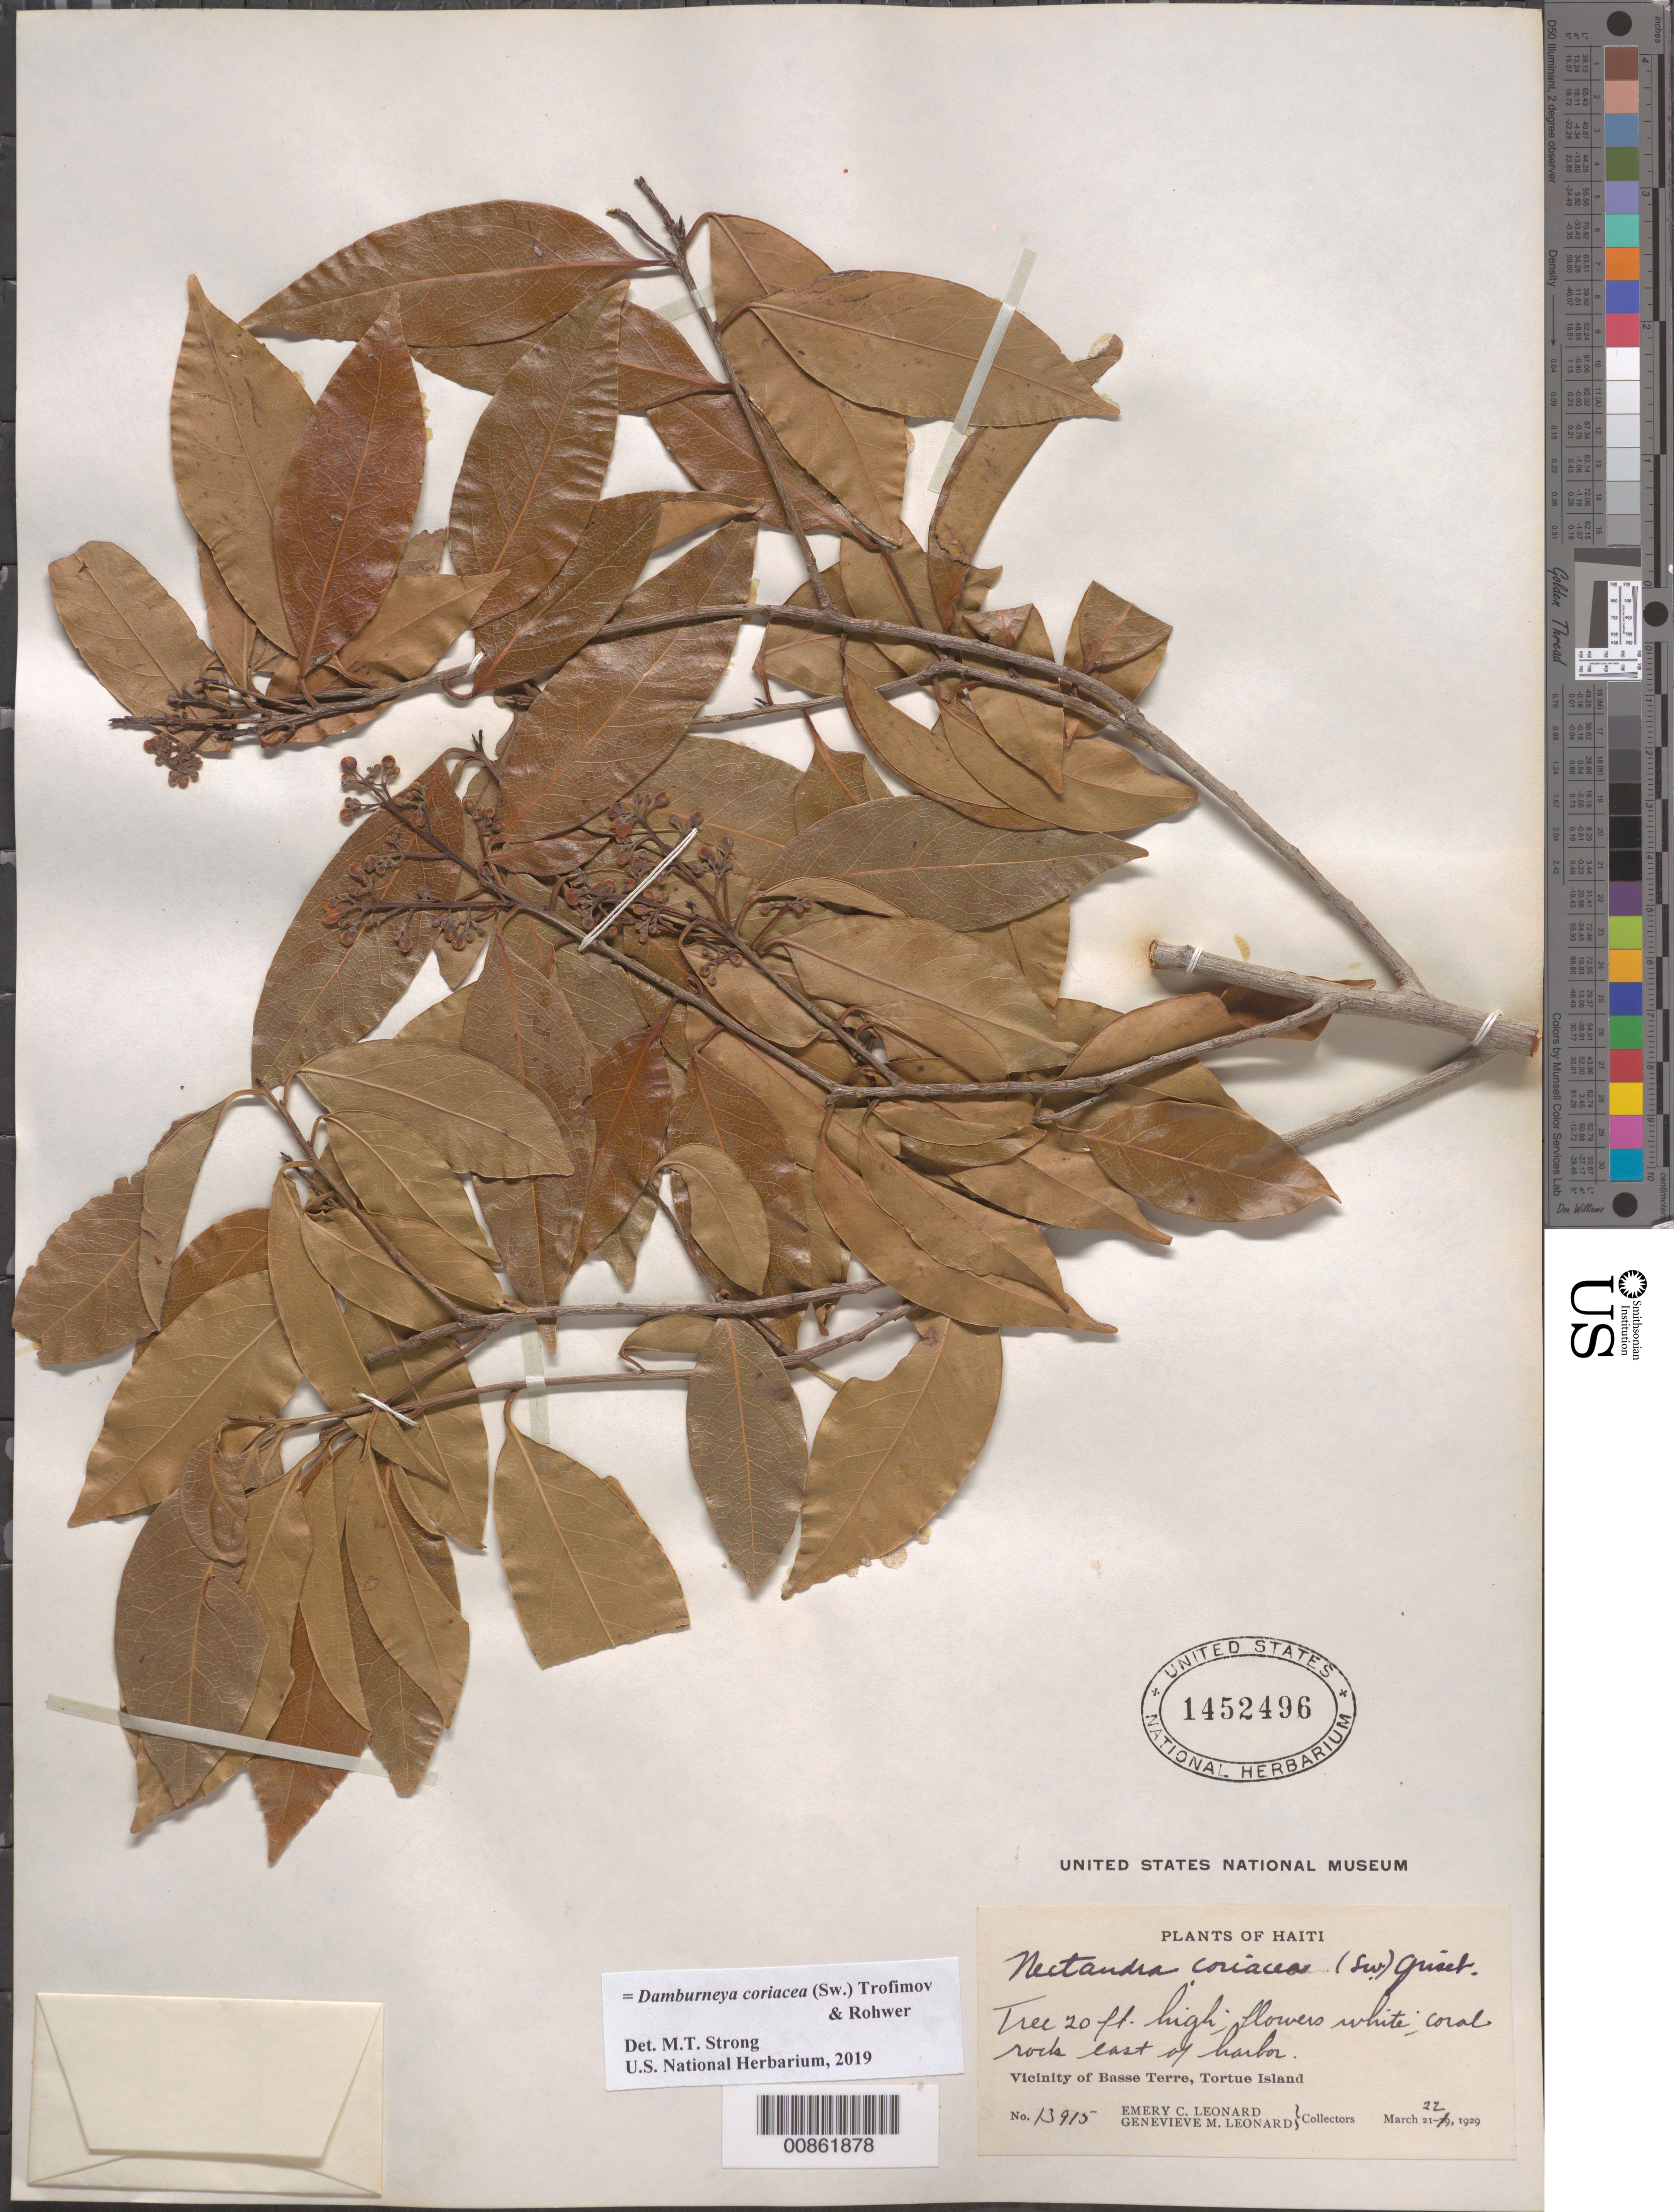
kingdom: Plantae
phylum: Tracheophyta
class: Magnoliopsida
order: Laurales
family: Lauraceae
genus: Damburneya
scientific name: Damburneya coriacea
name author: (Sw.) Trofimov & Rohwer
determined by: Strong, M. T., (US), Smithsonian Institution - National Museum of Natural History (UNITED STATES)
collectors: E. C. Leonard & G. M. Leonard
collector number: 13915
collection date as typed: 22 Mar 1929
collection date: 1929-03-22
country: Haiti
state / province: Nord-Óuest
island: Île de la Tortue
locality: Vicinity of Basse Terre, Tortue Island. Coral rocks east of harbor.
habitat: Coral rocks.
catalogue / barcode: US 1452496